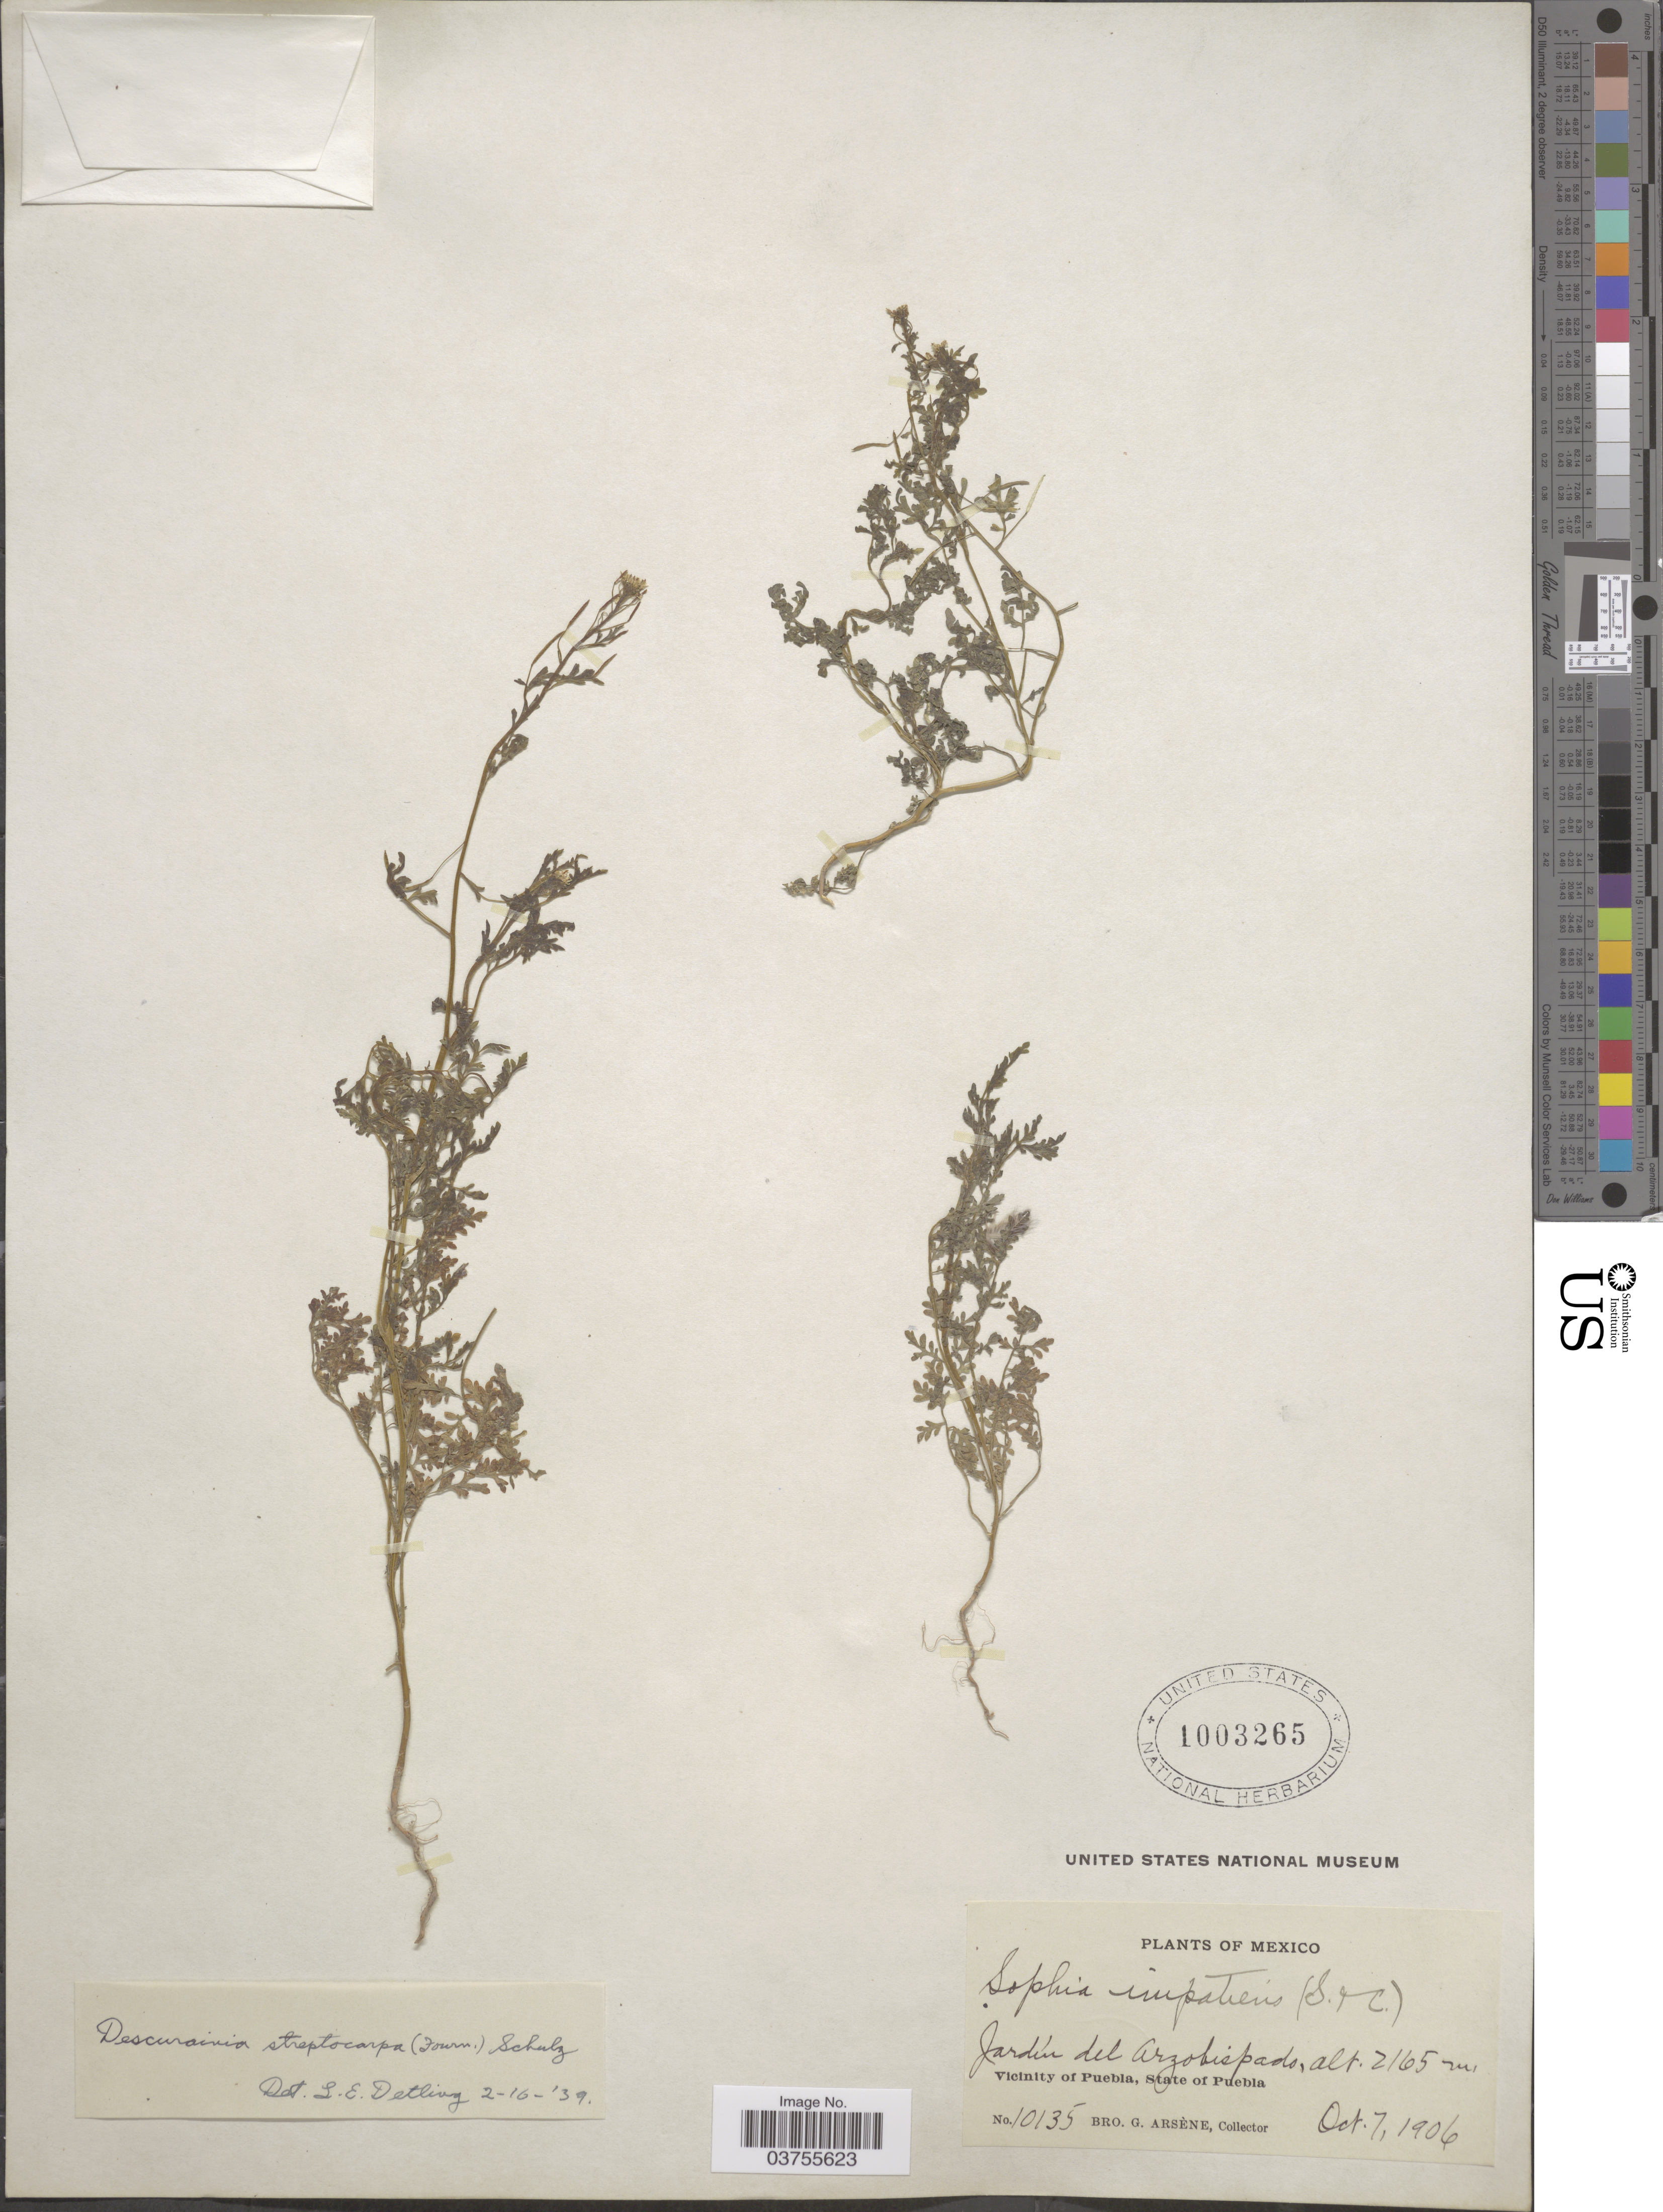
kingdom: Plantae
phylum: Tracheophyta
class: Magnoliopsida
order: Brassicales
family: Brassicaceae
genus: Descurainia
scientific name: Descurainia streptocarpa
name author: (E. Fourn. & C.A. Mey.) O.E. Schulz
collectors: Bro. G. Arsène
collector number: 10135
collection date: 1906-10-07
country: Mexico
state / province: Puebla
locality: Jardín del Arzobispado. Vicinity of Puebla.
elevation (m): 2165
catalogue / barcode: US 1003265